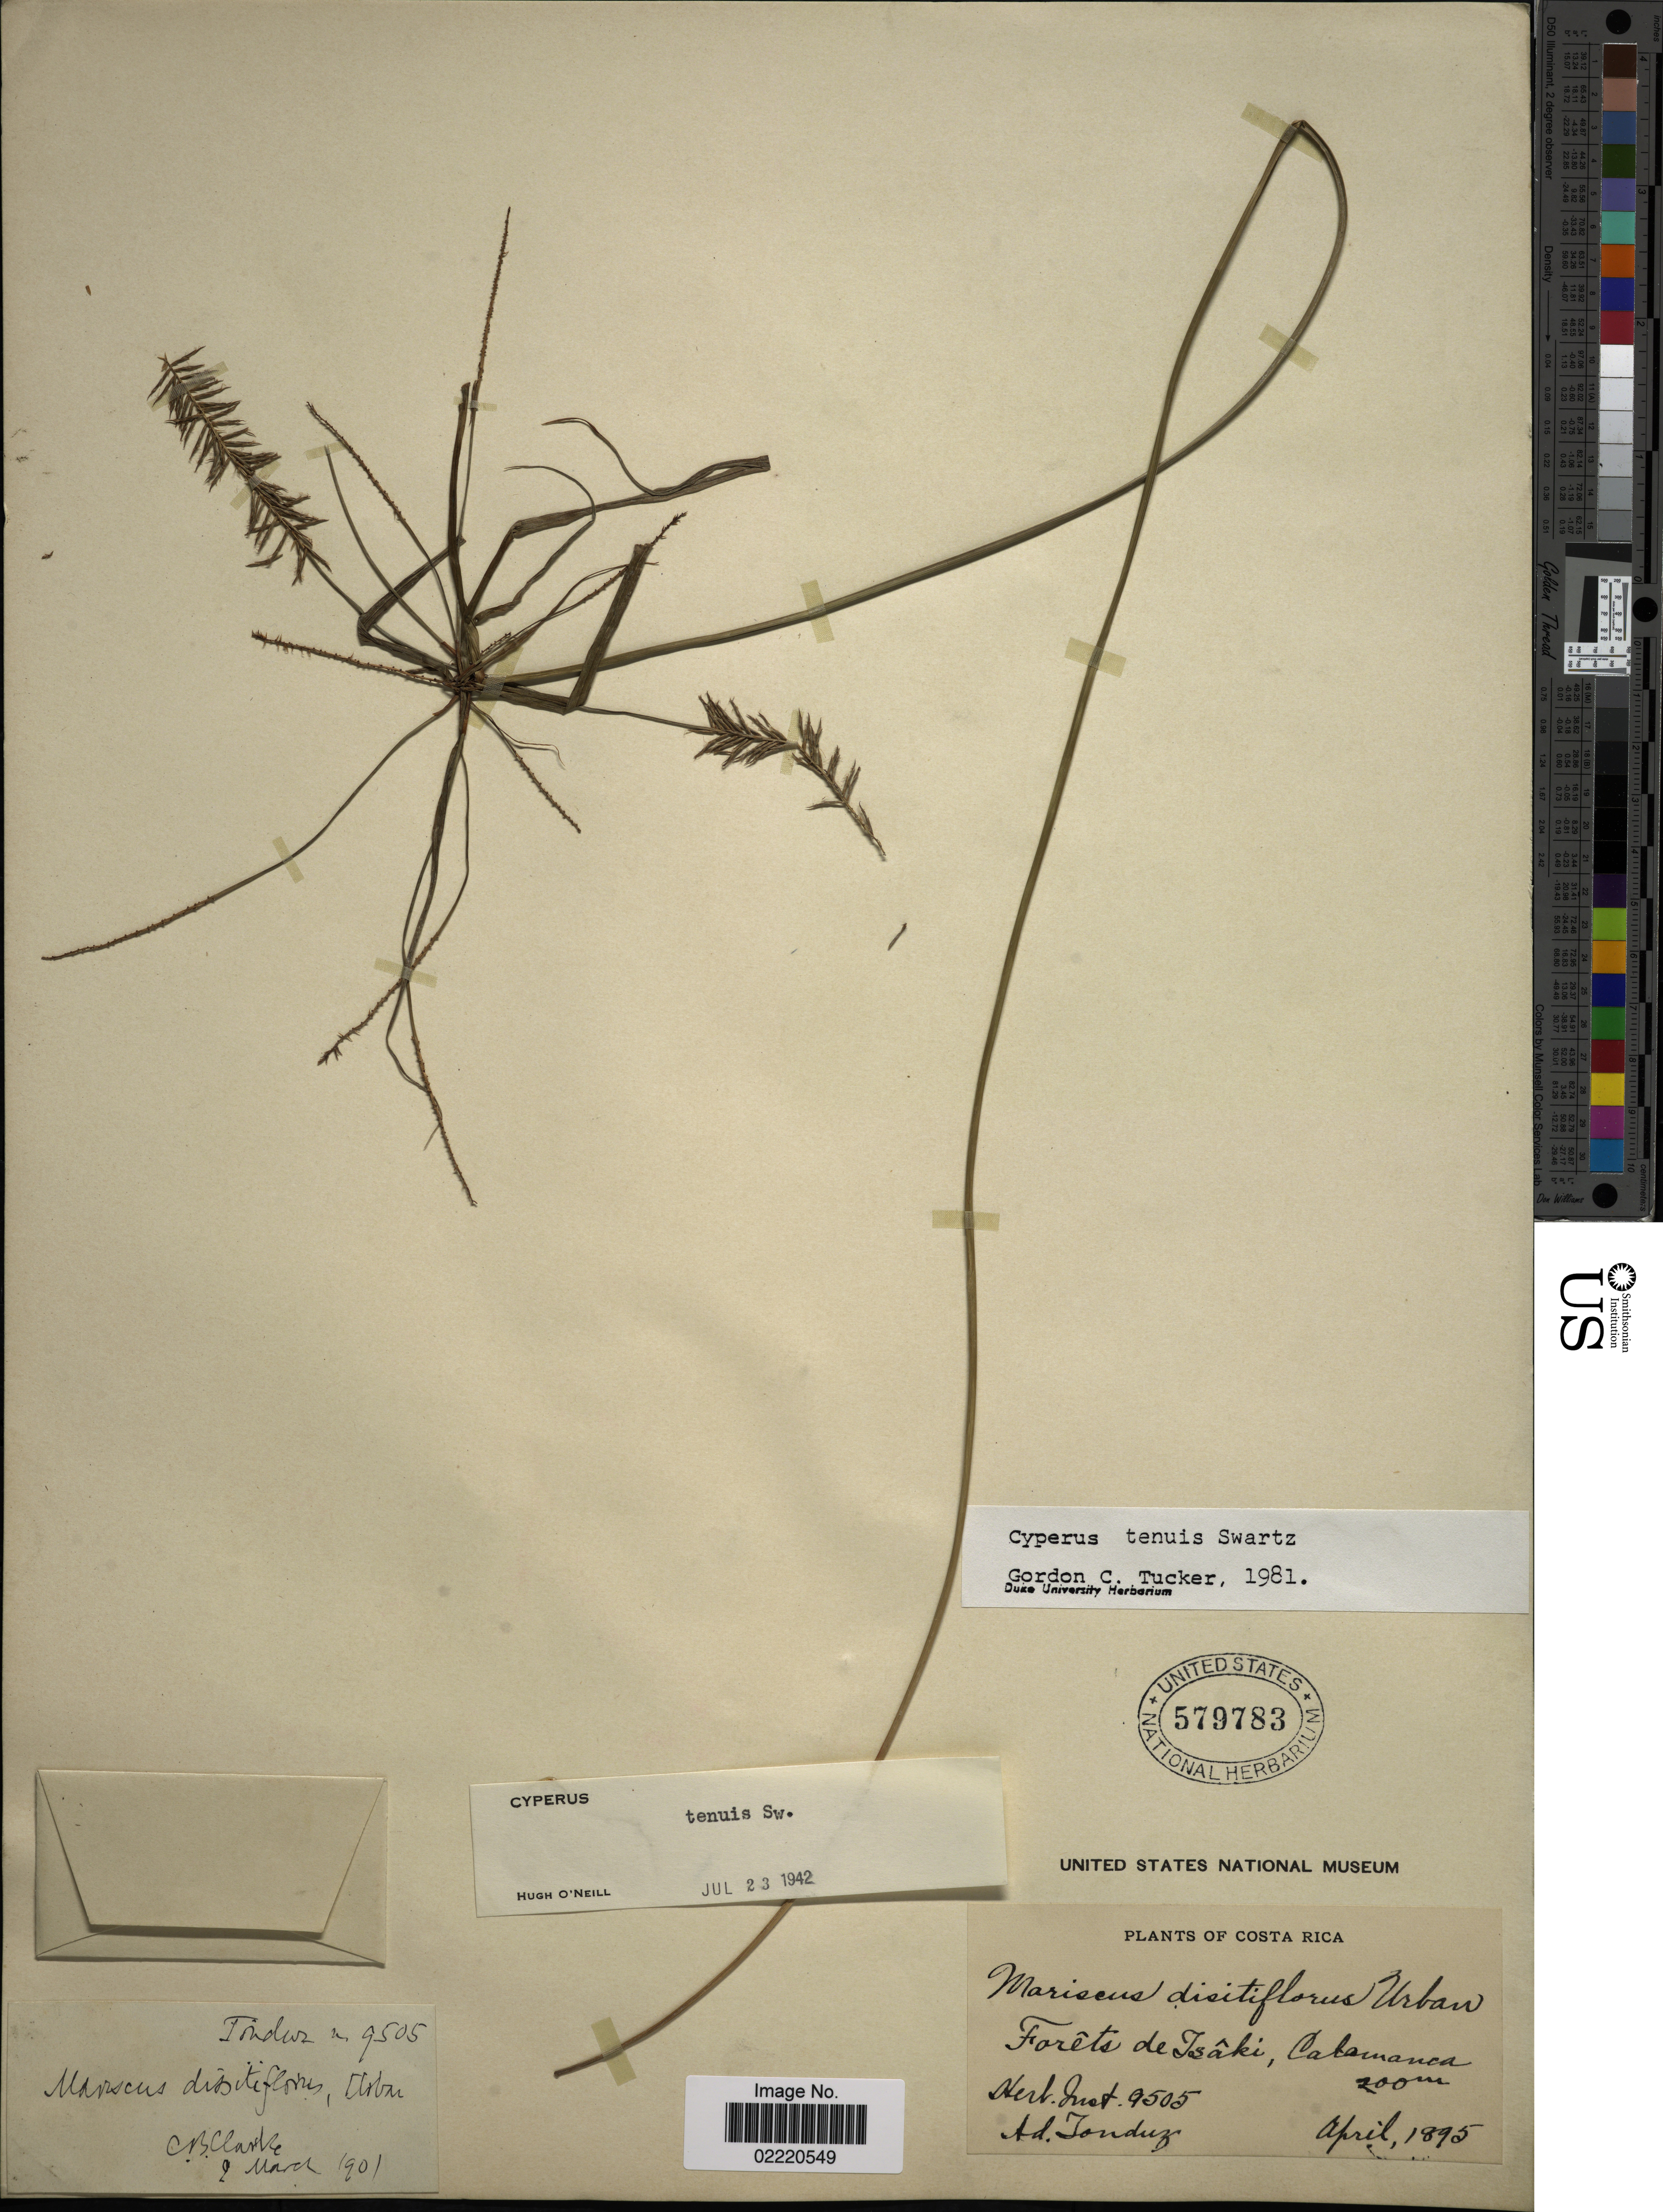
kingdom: Plantae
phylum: Tracheophyta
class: Liliopsida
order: Poales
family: Cyperaceae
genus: Cyperus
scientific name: Cyperus tenuis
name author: Sw.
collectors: A. Tonduz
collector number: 9505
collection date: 1895-04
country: Costa Rica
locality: Forets de Tsaki, Talamanca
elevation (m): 200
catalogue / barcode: US 579783